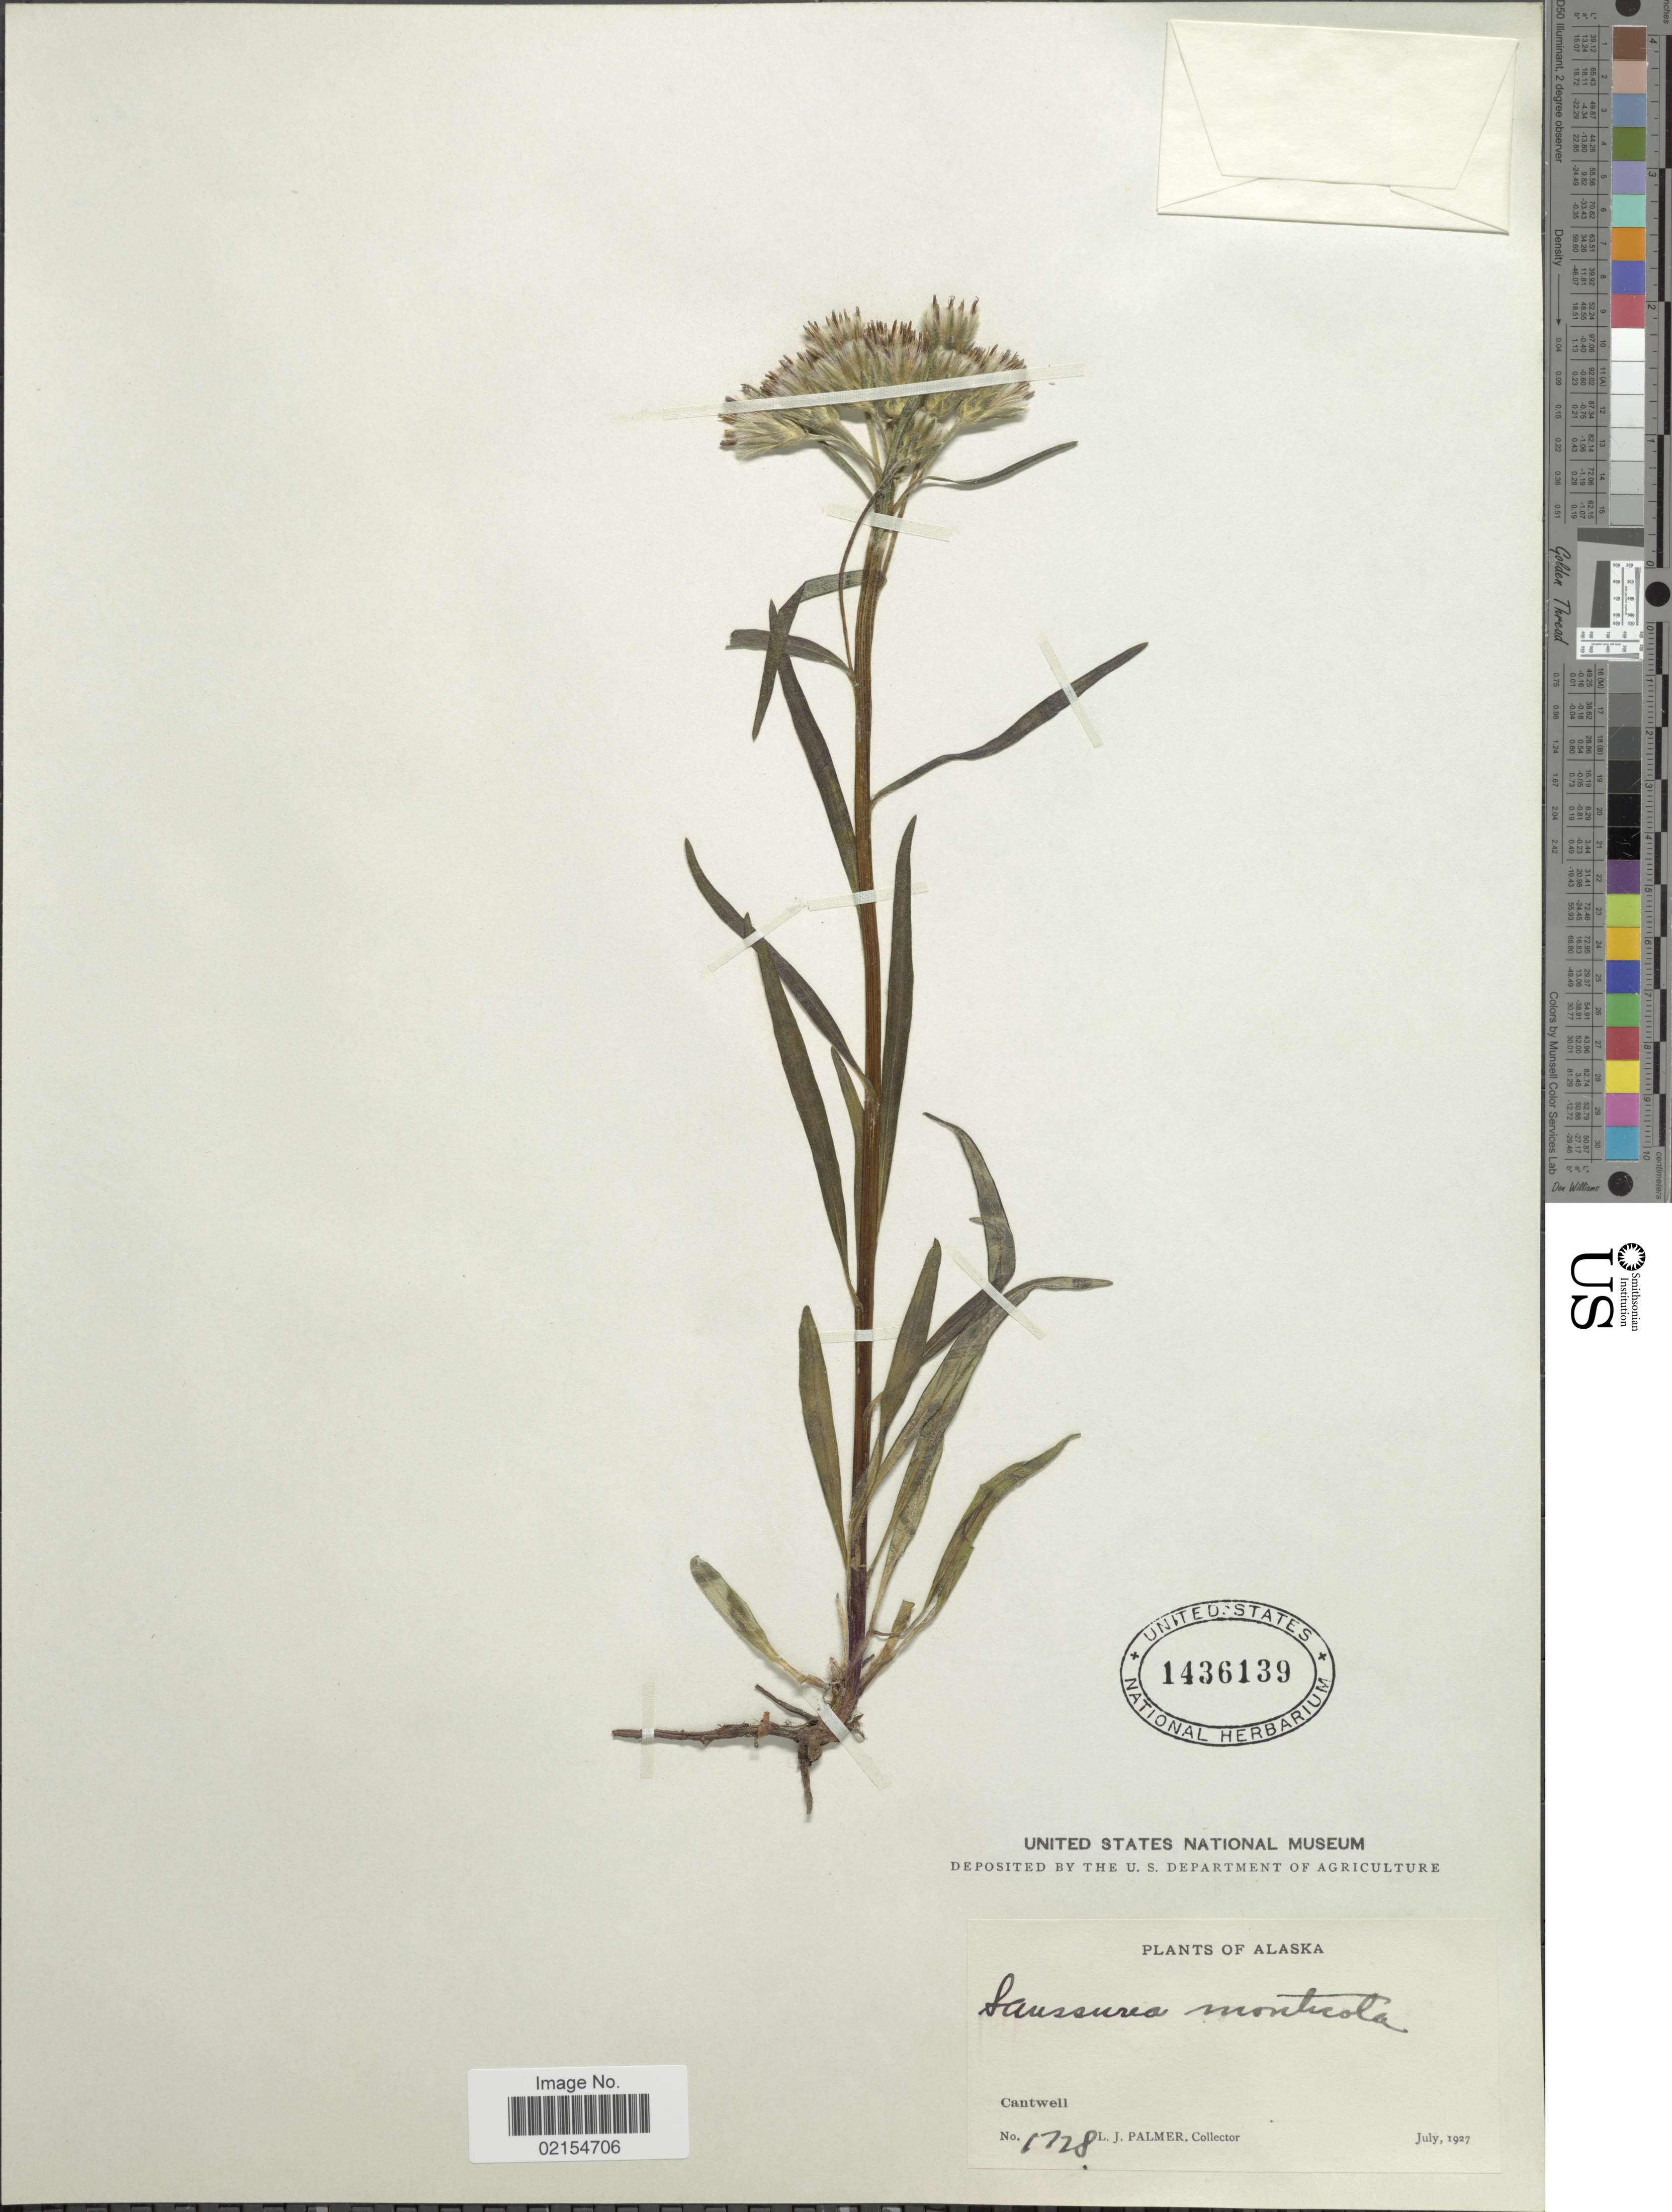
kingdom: Plantae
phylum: Tracheophyta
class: Magnoliopsida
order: Asterales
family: Asteraceae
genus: Saussurea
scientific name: Saussurea angustifolia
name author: (L.) DC.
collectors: L. J. Palmer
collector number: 1728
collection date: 1927-07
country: United States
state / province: Alaska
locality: Cantwell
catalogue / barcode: US 1436139